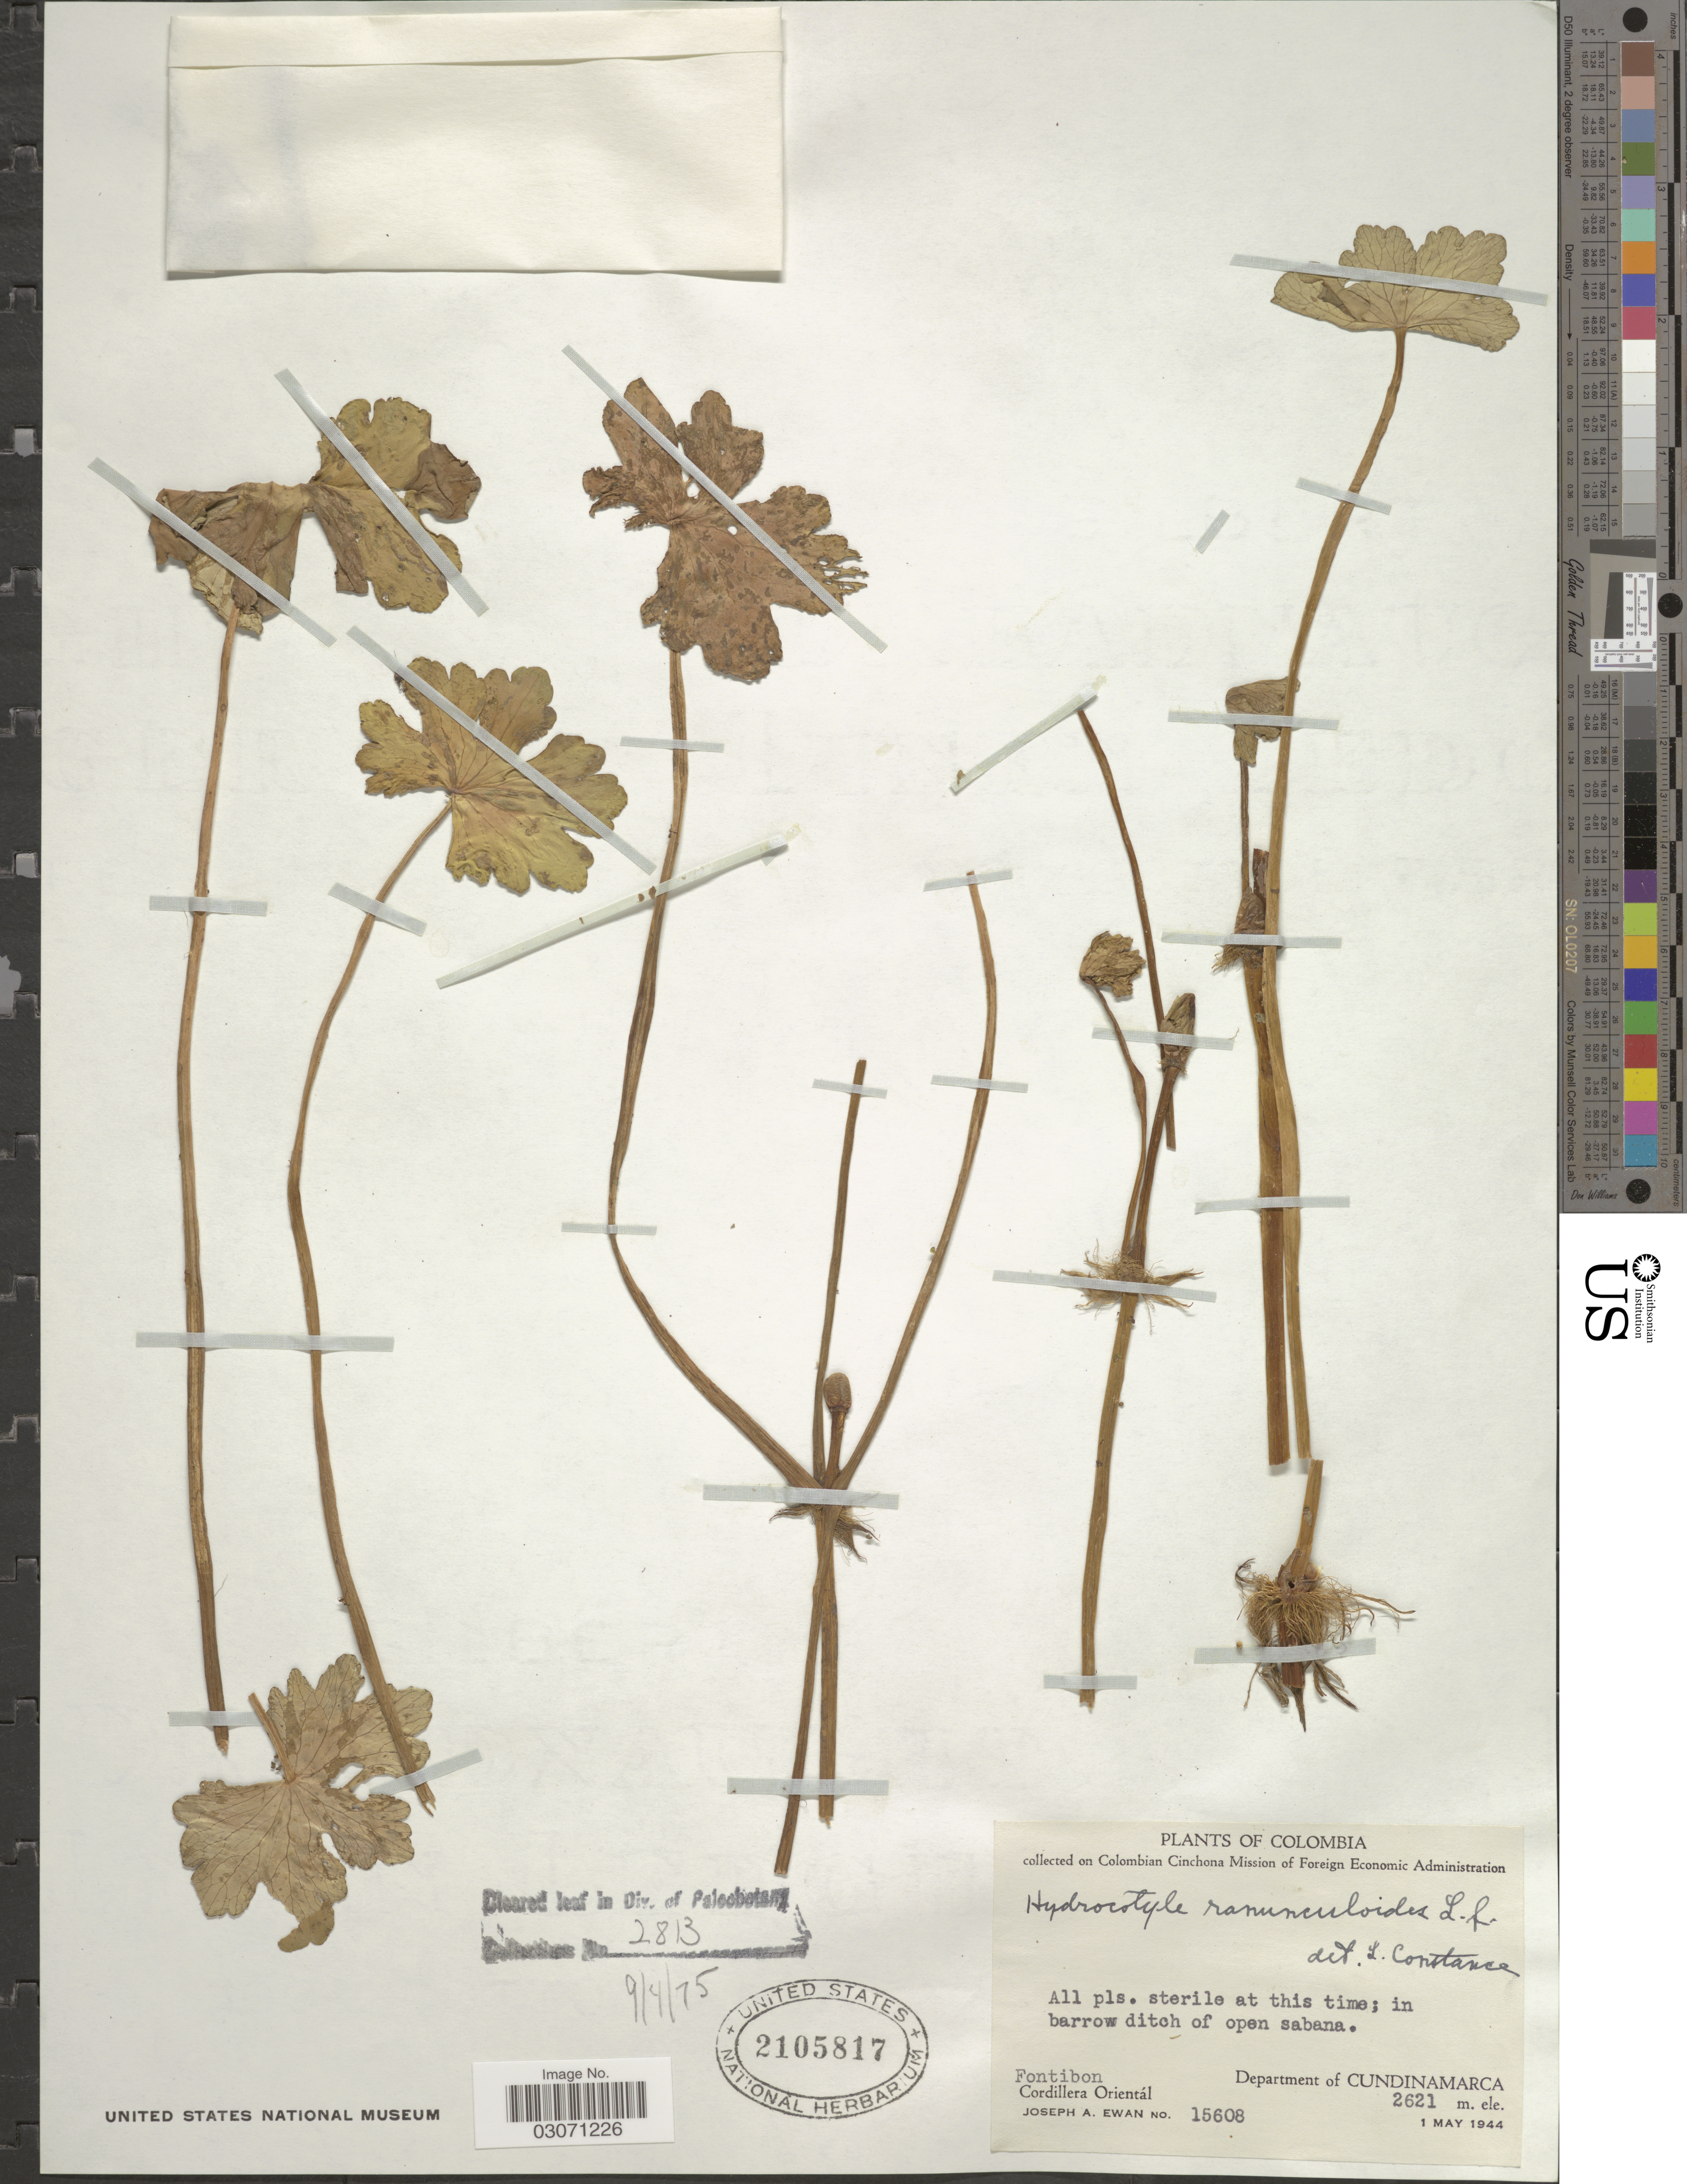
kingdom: Plantae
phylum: Tracheophyta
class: Magnoliopsida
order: Apiales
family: Araliaceae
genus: Hydrocotyle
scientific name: Hydrocotyle ranunculoides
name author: L. f.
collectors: J. A. Ewan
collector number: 15608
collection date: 1944-05-01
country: Colombia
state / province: Cundinamarca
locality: Fontibon, Cordillera Orientál. Department of Cundinamarca.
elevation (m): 2621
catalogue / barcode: US 2105817